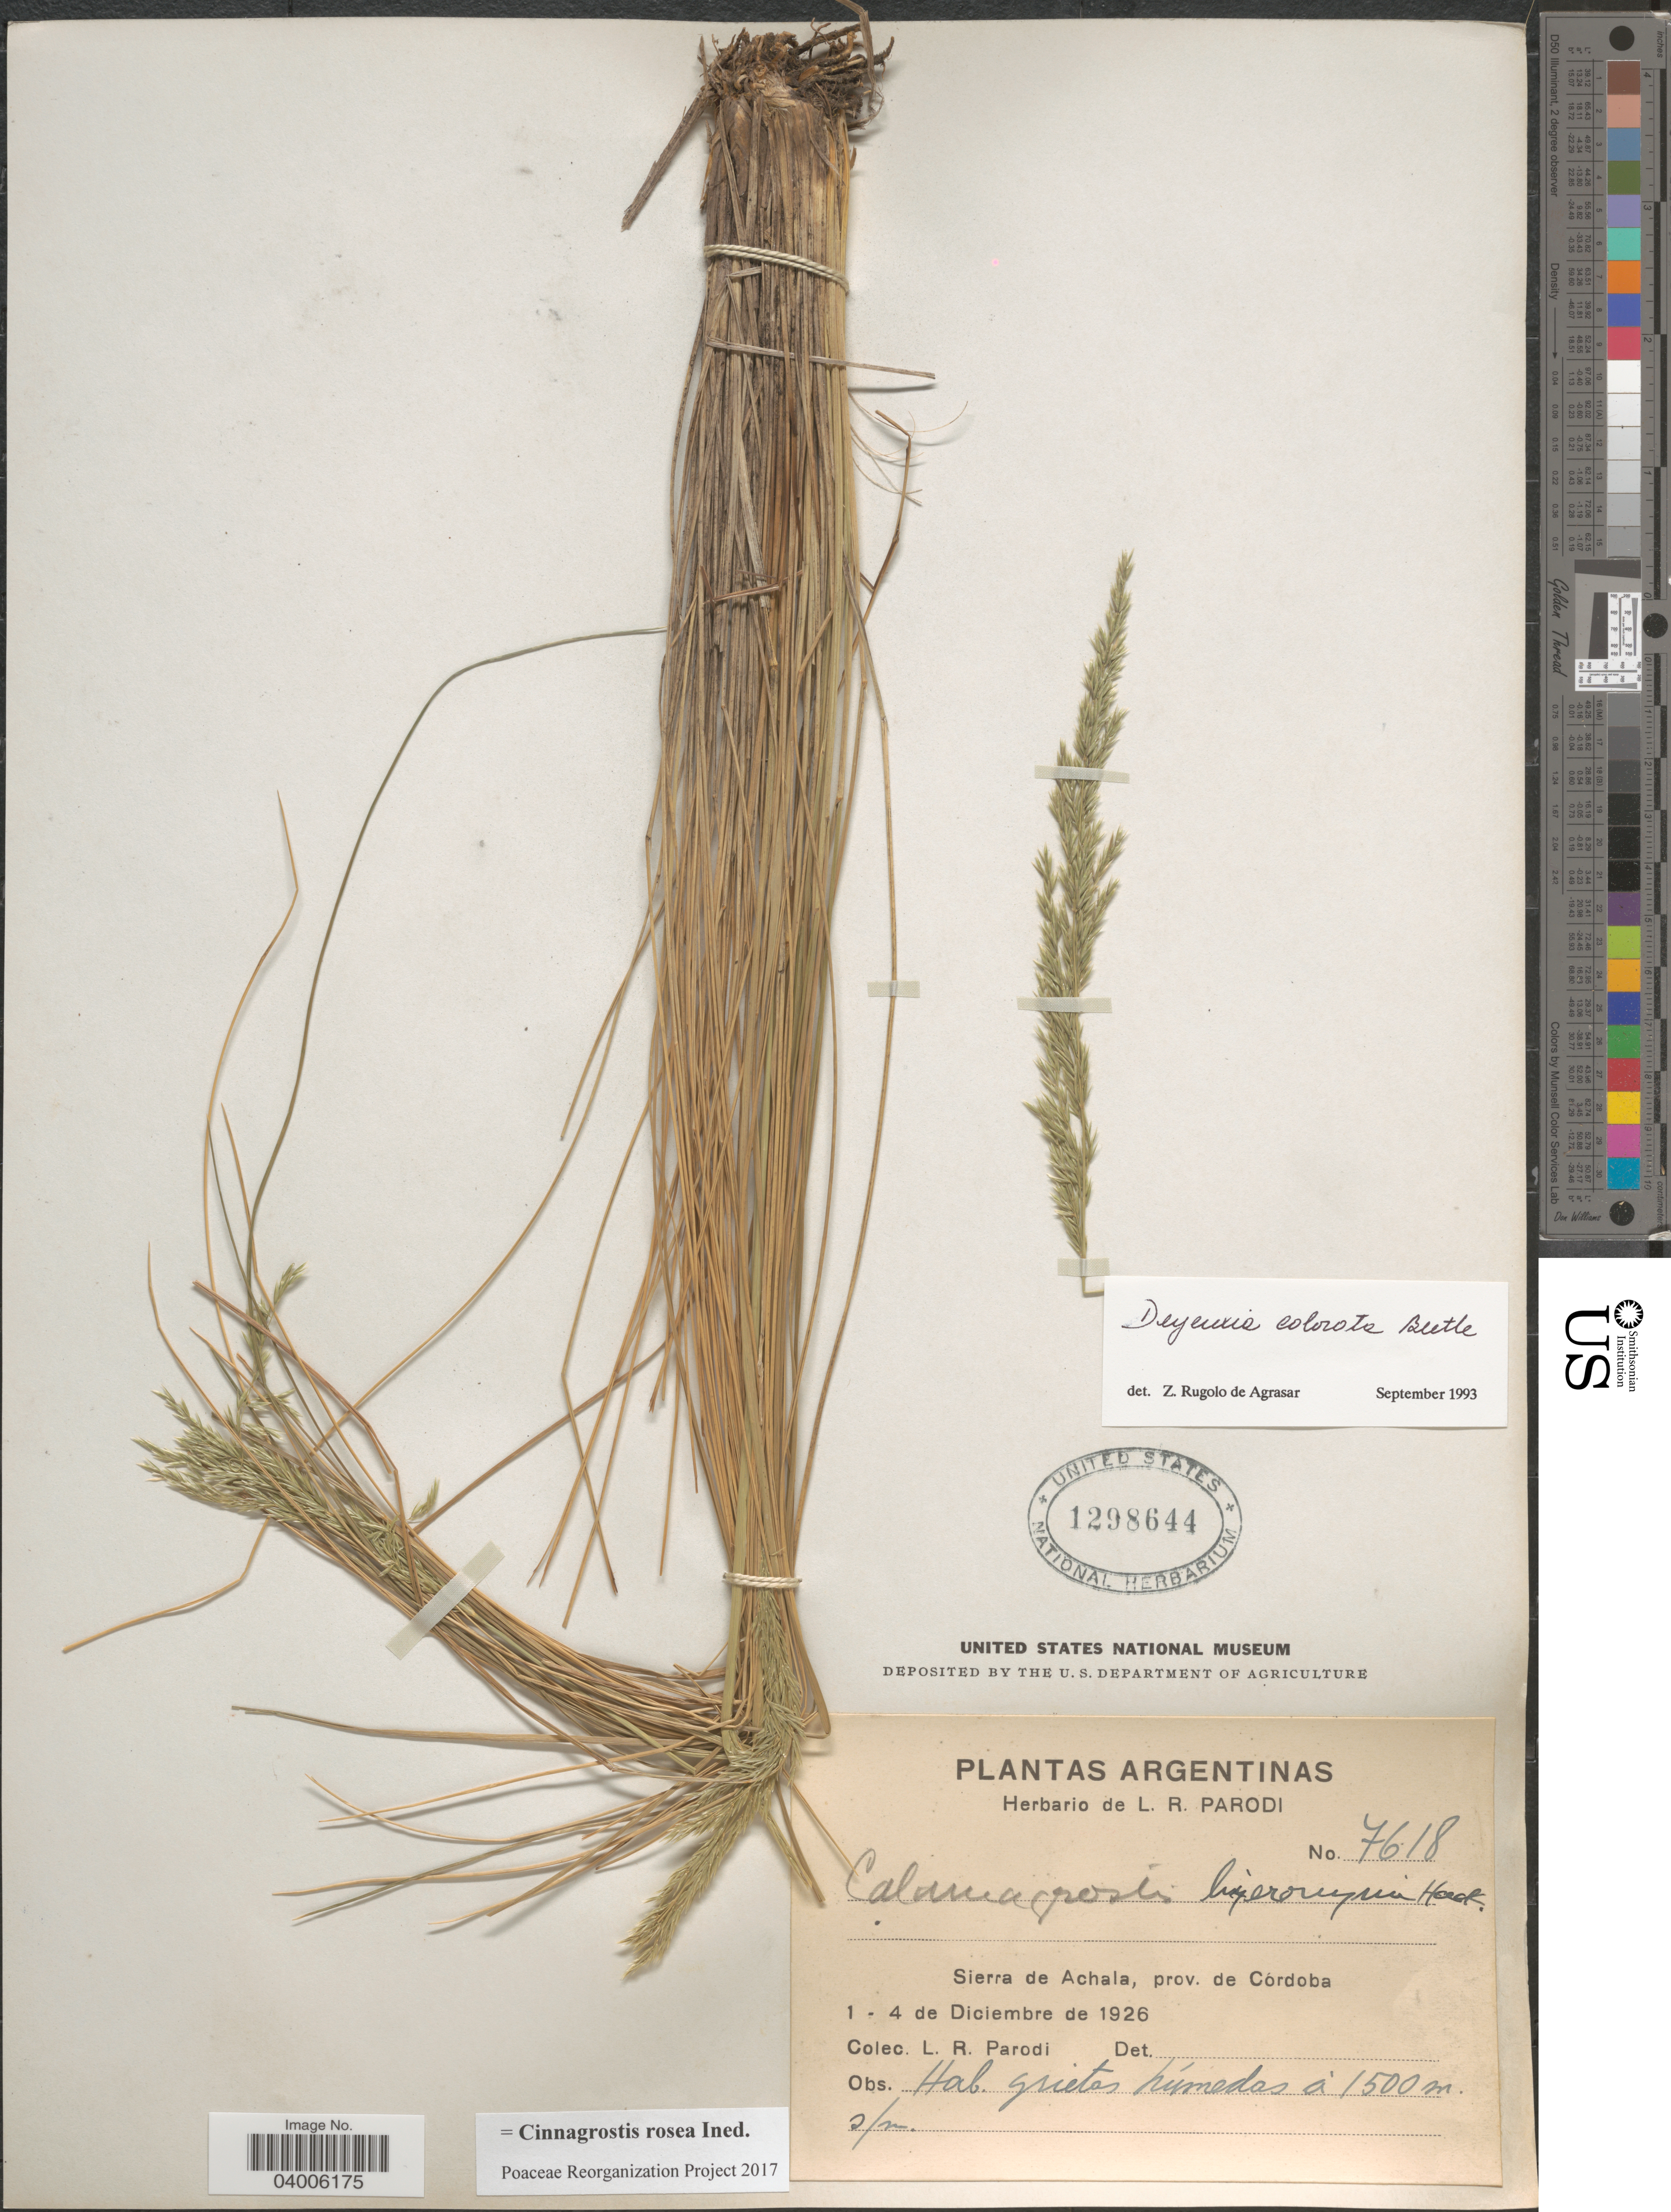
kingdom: Plantae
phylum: Tracheophyta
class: Liliopsida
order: Poales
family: Poaceae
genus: Cinnagrostis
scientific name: Cinnagrostis rosea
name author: (Griseb.) P.M. Peterson et al.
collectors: L. R. Parodi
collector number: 7618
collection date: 1926-12-01/1926-12-04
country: Argentina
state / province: Cordoba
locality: Sierra de Achala.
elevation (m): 1500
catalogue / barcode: US 1298644